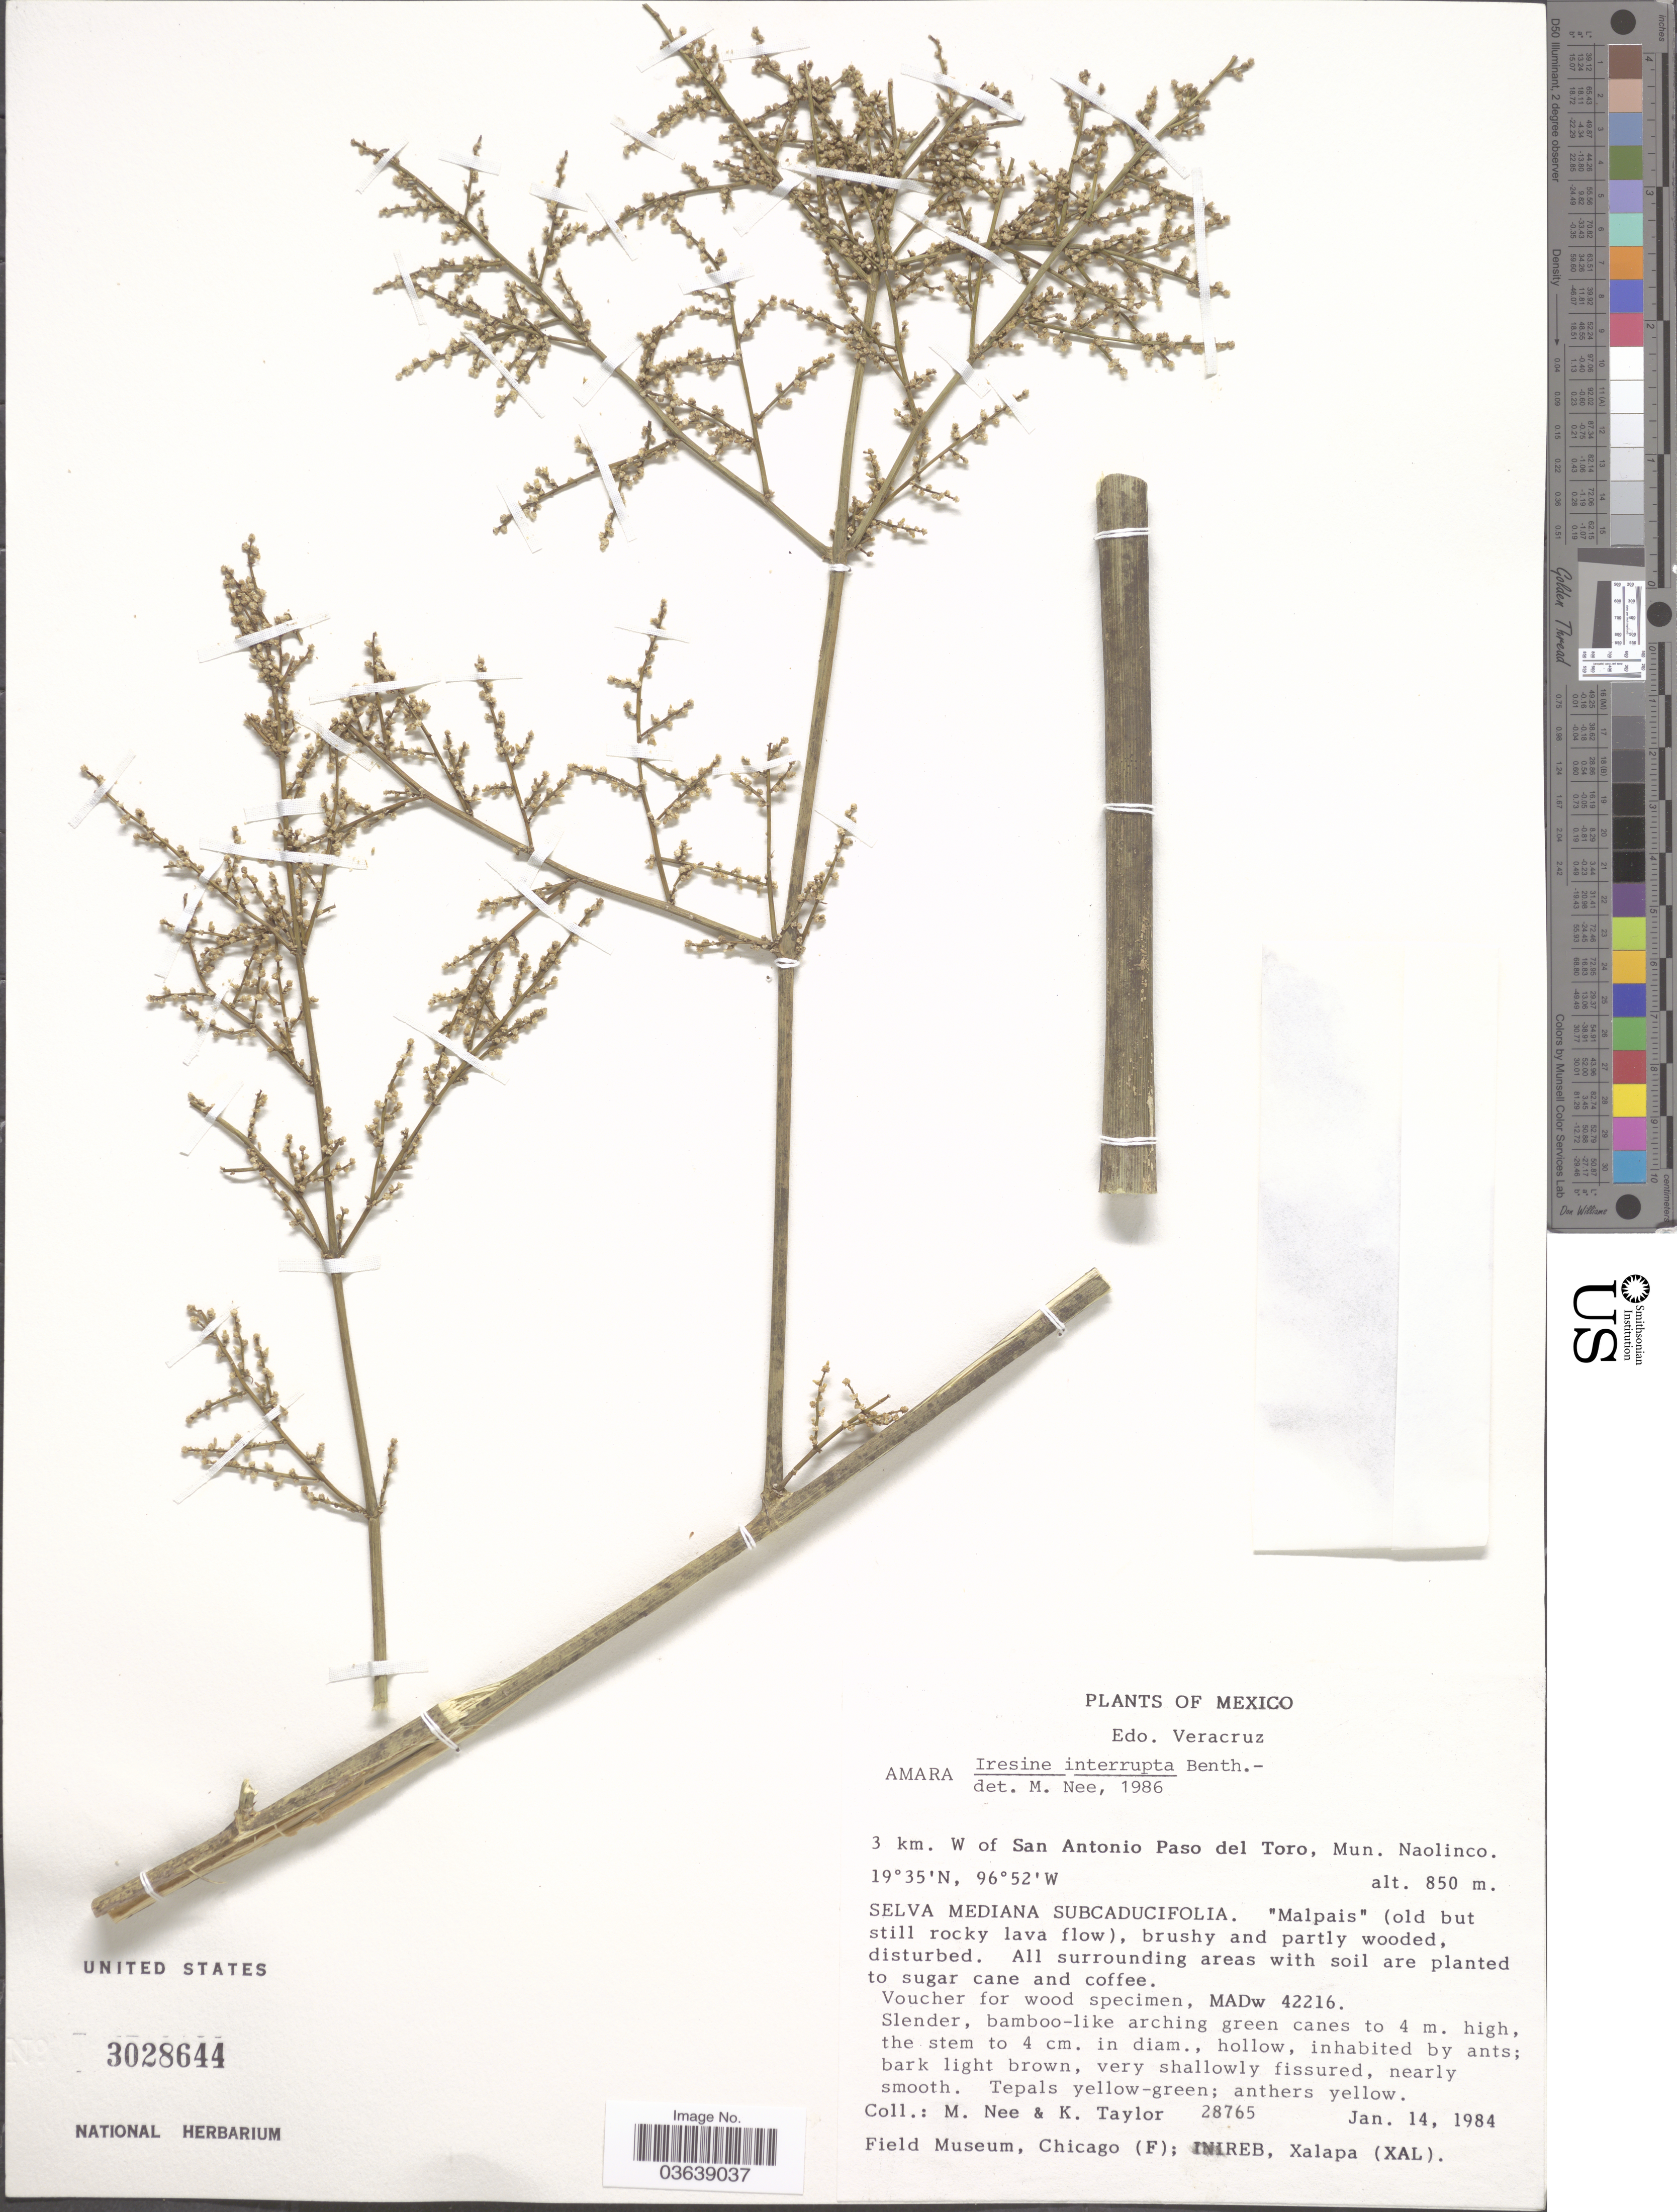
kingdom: Plantae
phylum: Tracheophyta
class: Magnoliopsida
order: Caryophyllales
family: Amaranthaceae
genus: Iresine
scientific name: Iresine interrupta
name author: Benth.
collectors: M. Nee & K. Taylor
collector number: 28765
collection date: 1984-01-14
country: Mexico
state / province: Veracruz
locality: Edo. Veracruz. 3 km. W of San Antonio Paso del Toro, Mun. Naolinco.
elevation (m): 850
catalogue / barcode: US 3028644